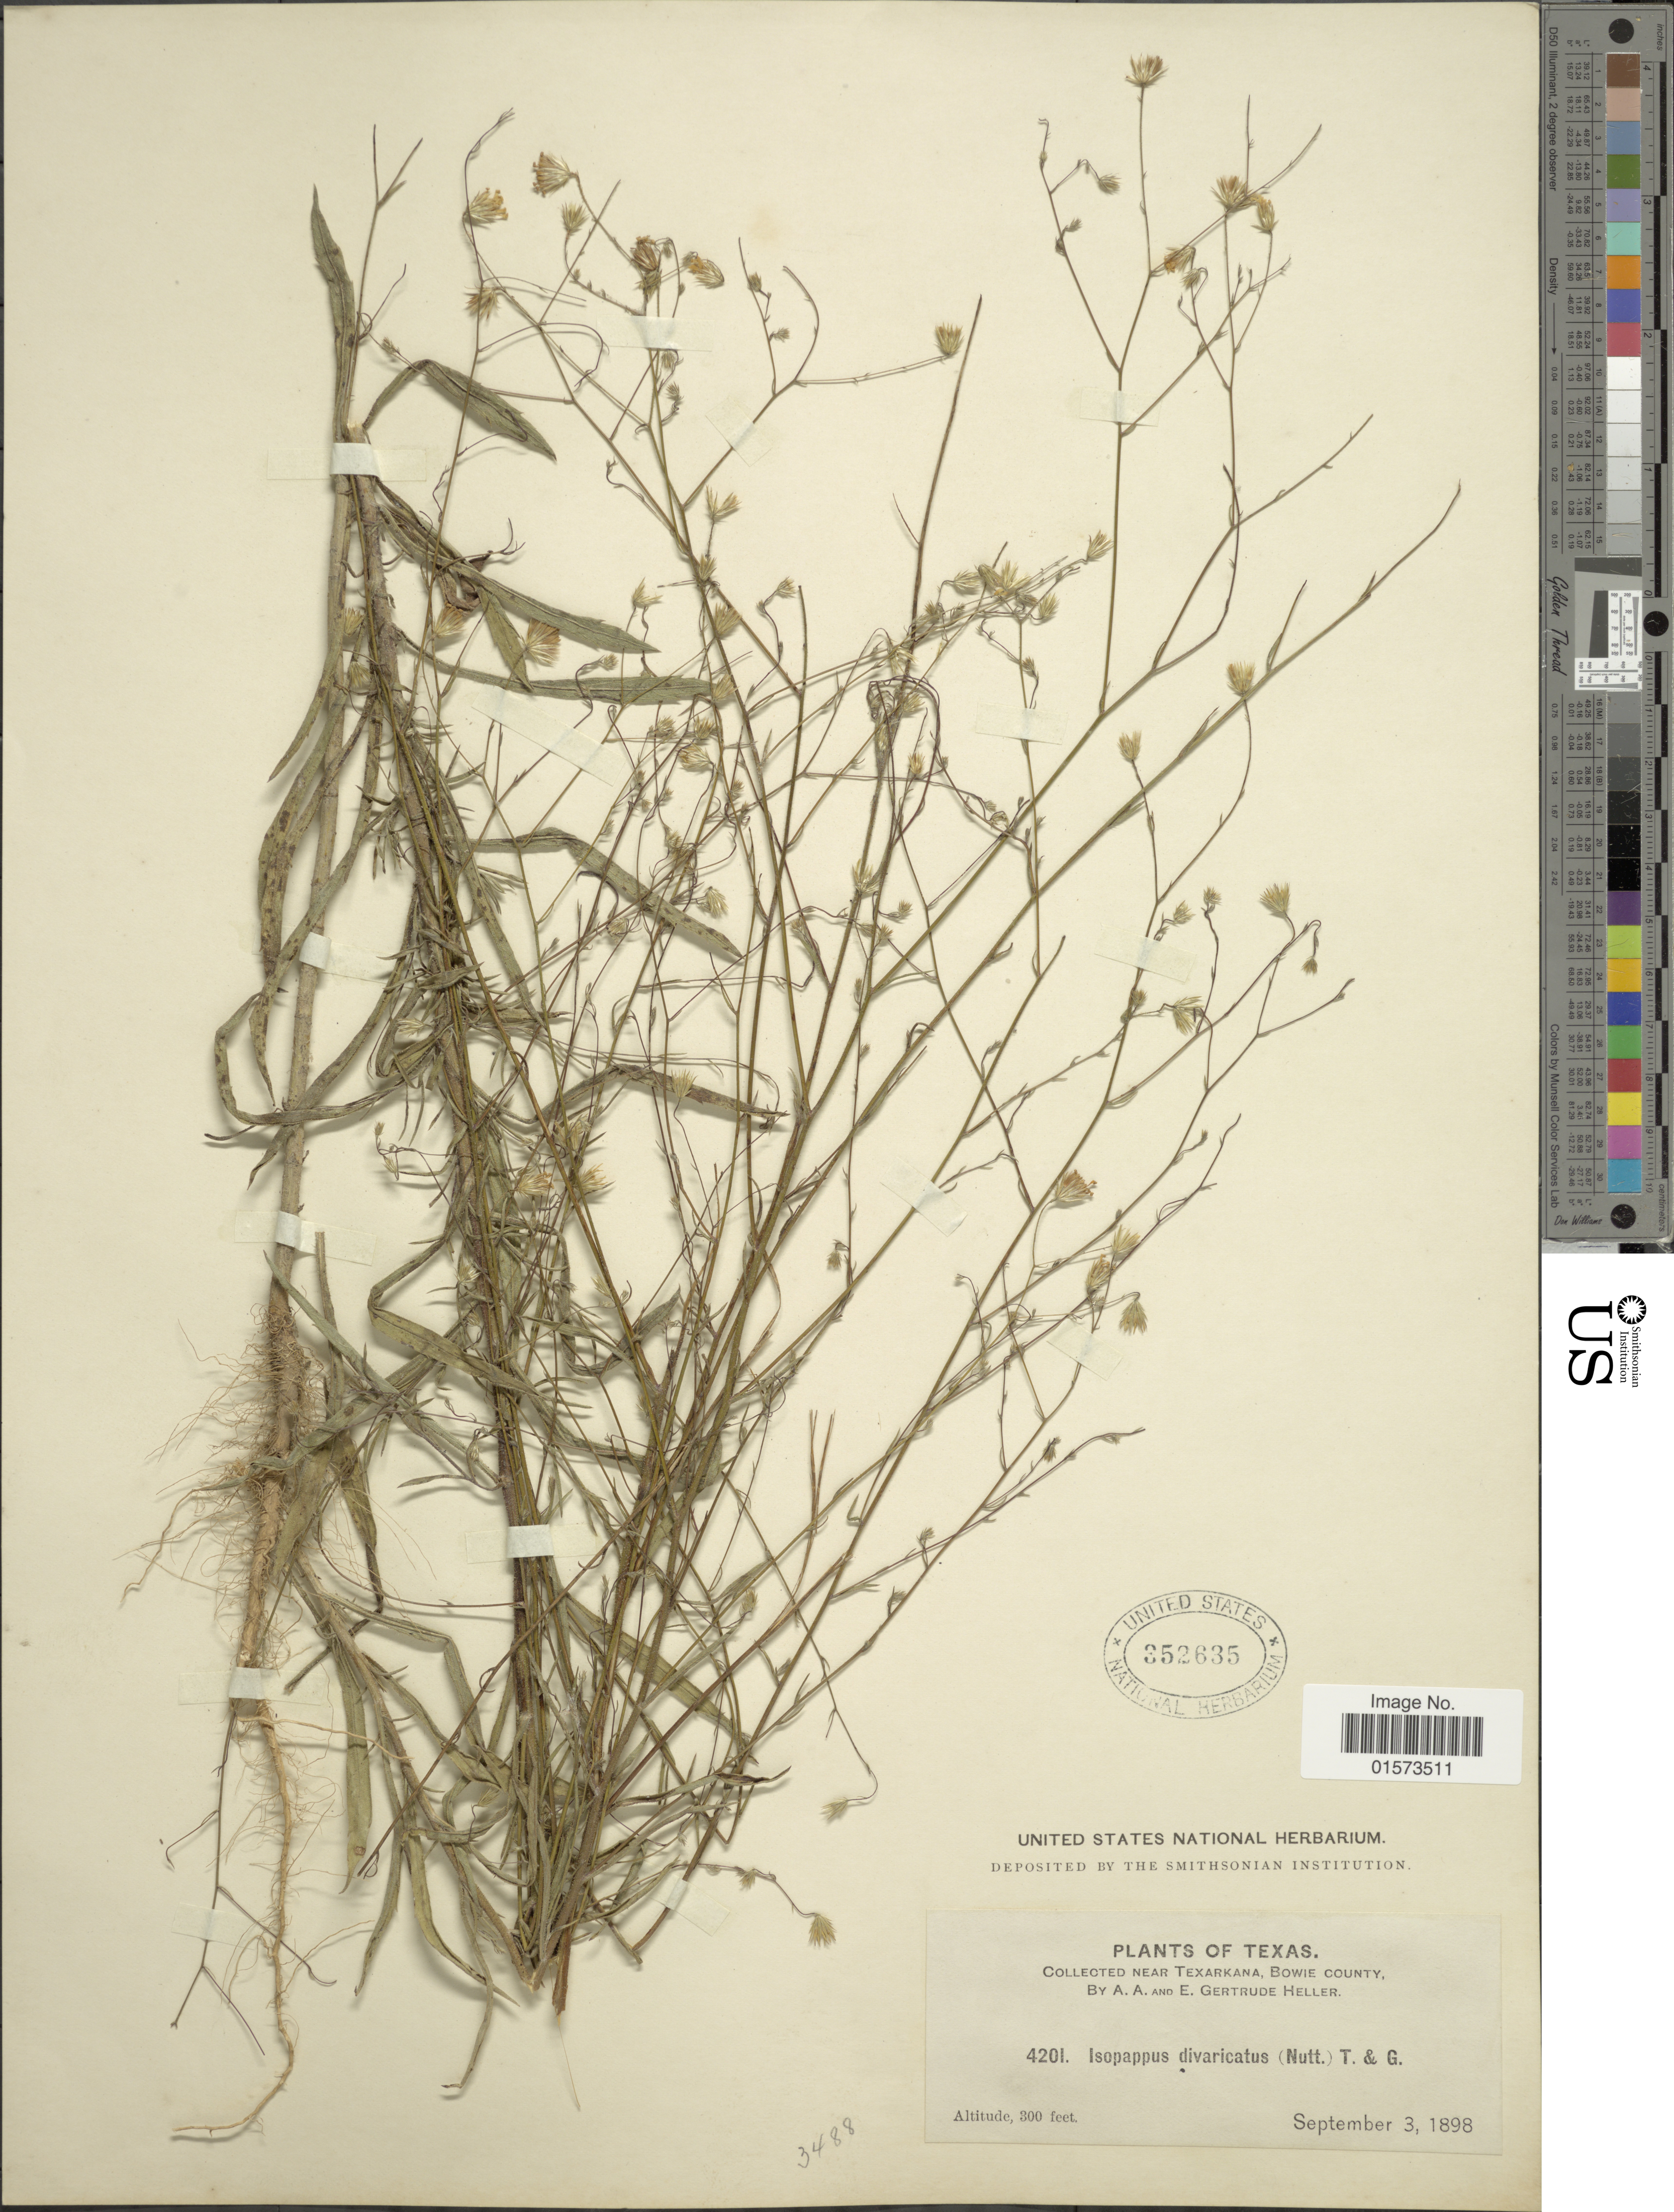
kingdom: Plantae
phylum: Tracheophyta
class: Magnoliopsida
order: Asterales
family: Asteraceae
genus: Croptilon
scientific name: Croptilon divaricatum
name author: (Nutt.) Raf.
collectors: A. A. Heller & E. G. Heller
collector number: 4201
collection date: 1898-09-03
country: United States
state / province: Texas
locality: Texarkana, Bowie County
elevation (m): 91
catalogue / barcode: US 352635